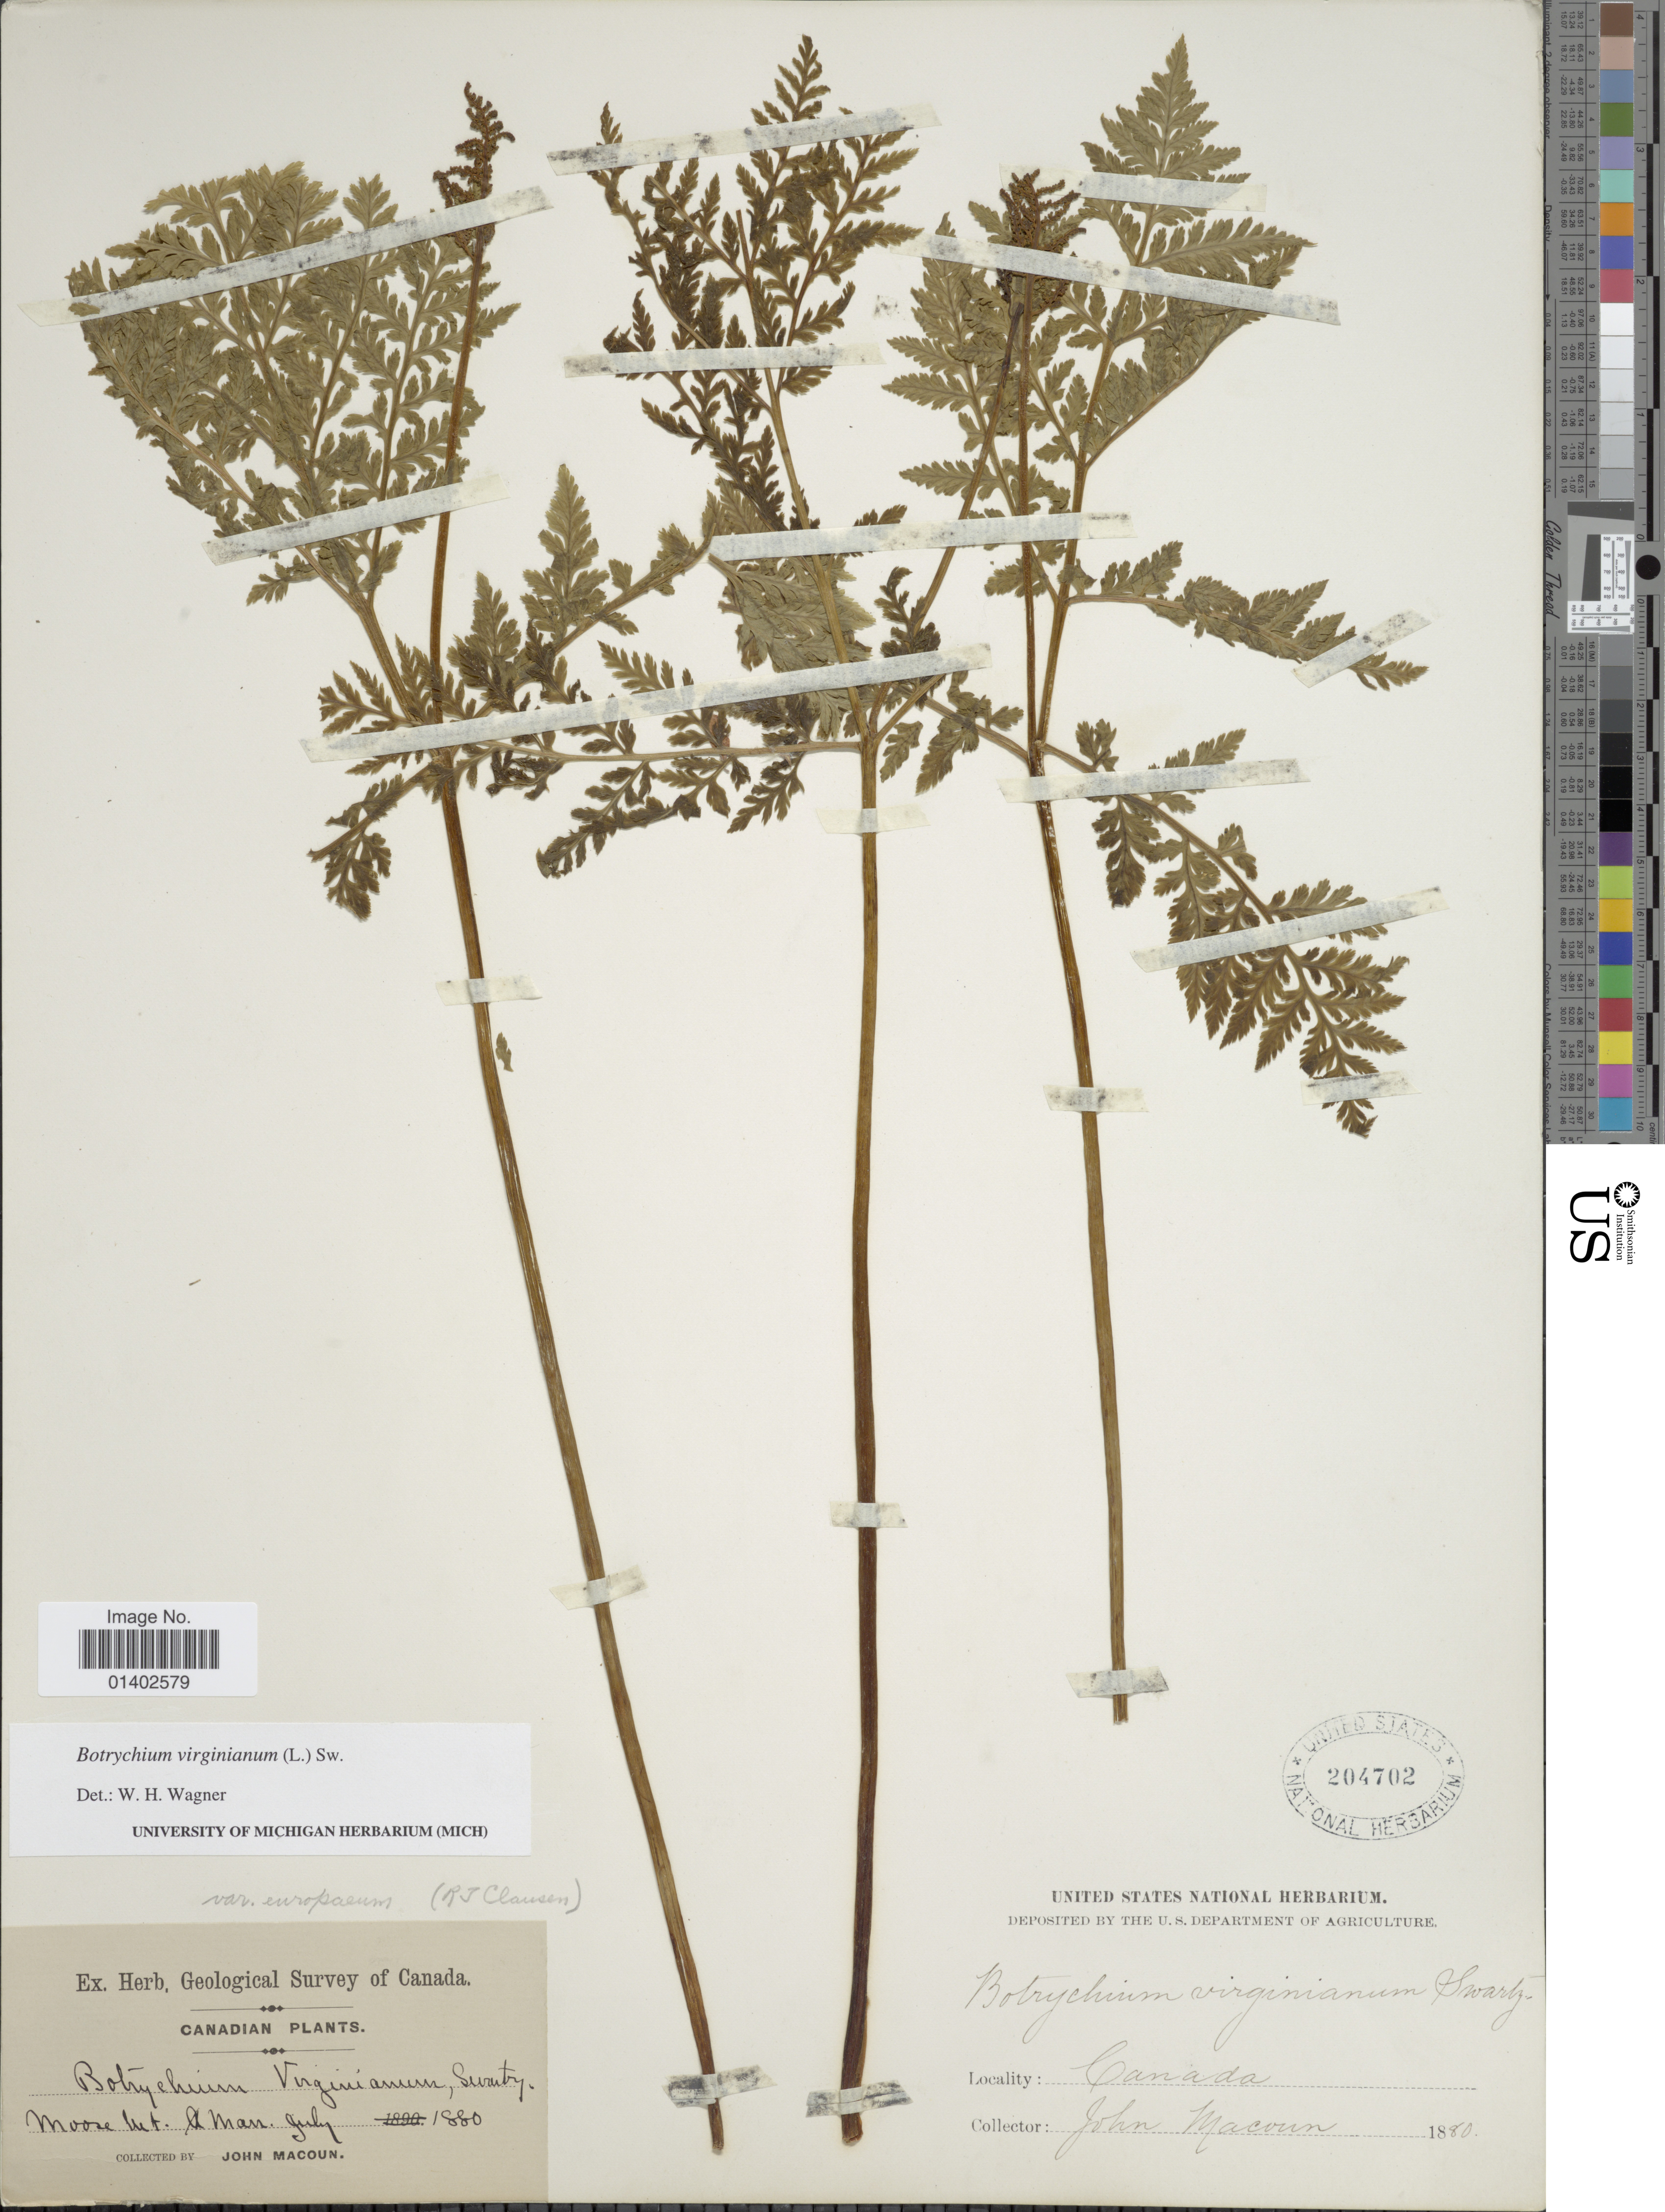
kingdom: Plantae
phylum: Tracheophyta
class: Polypodiopsida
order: Ophioglossales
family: Ophioglossaceae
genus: Botrychium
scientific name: Botrychium virginianum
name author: (L.) Sw.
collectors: J. Macoun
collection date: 1880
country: Canada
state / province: Alberta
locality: Moose Mt.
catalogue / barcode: US 204702